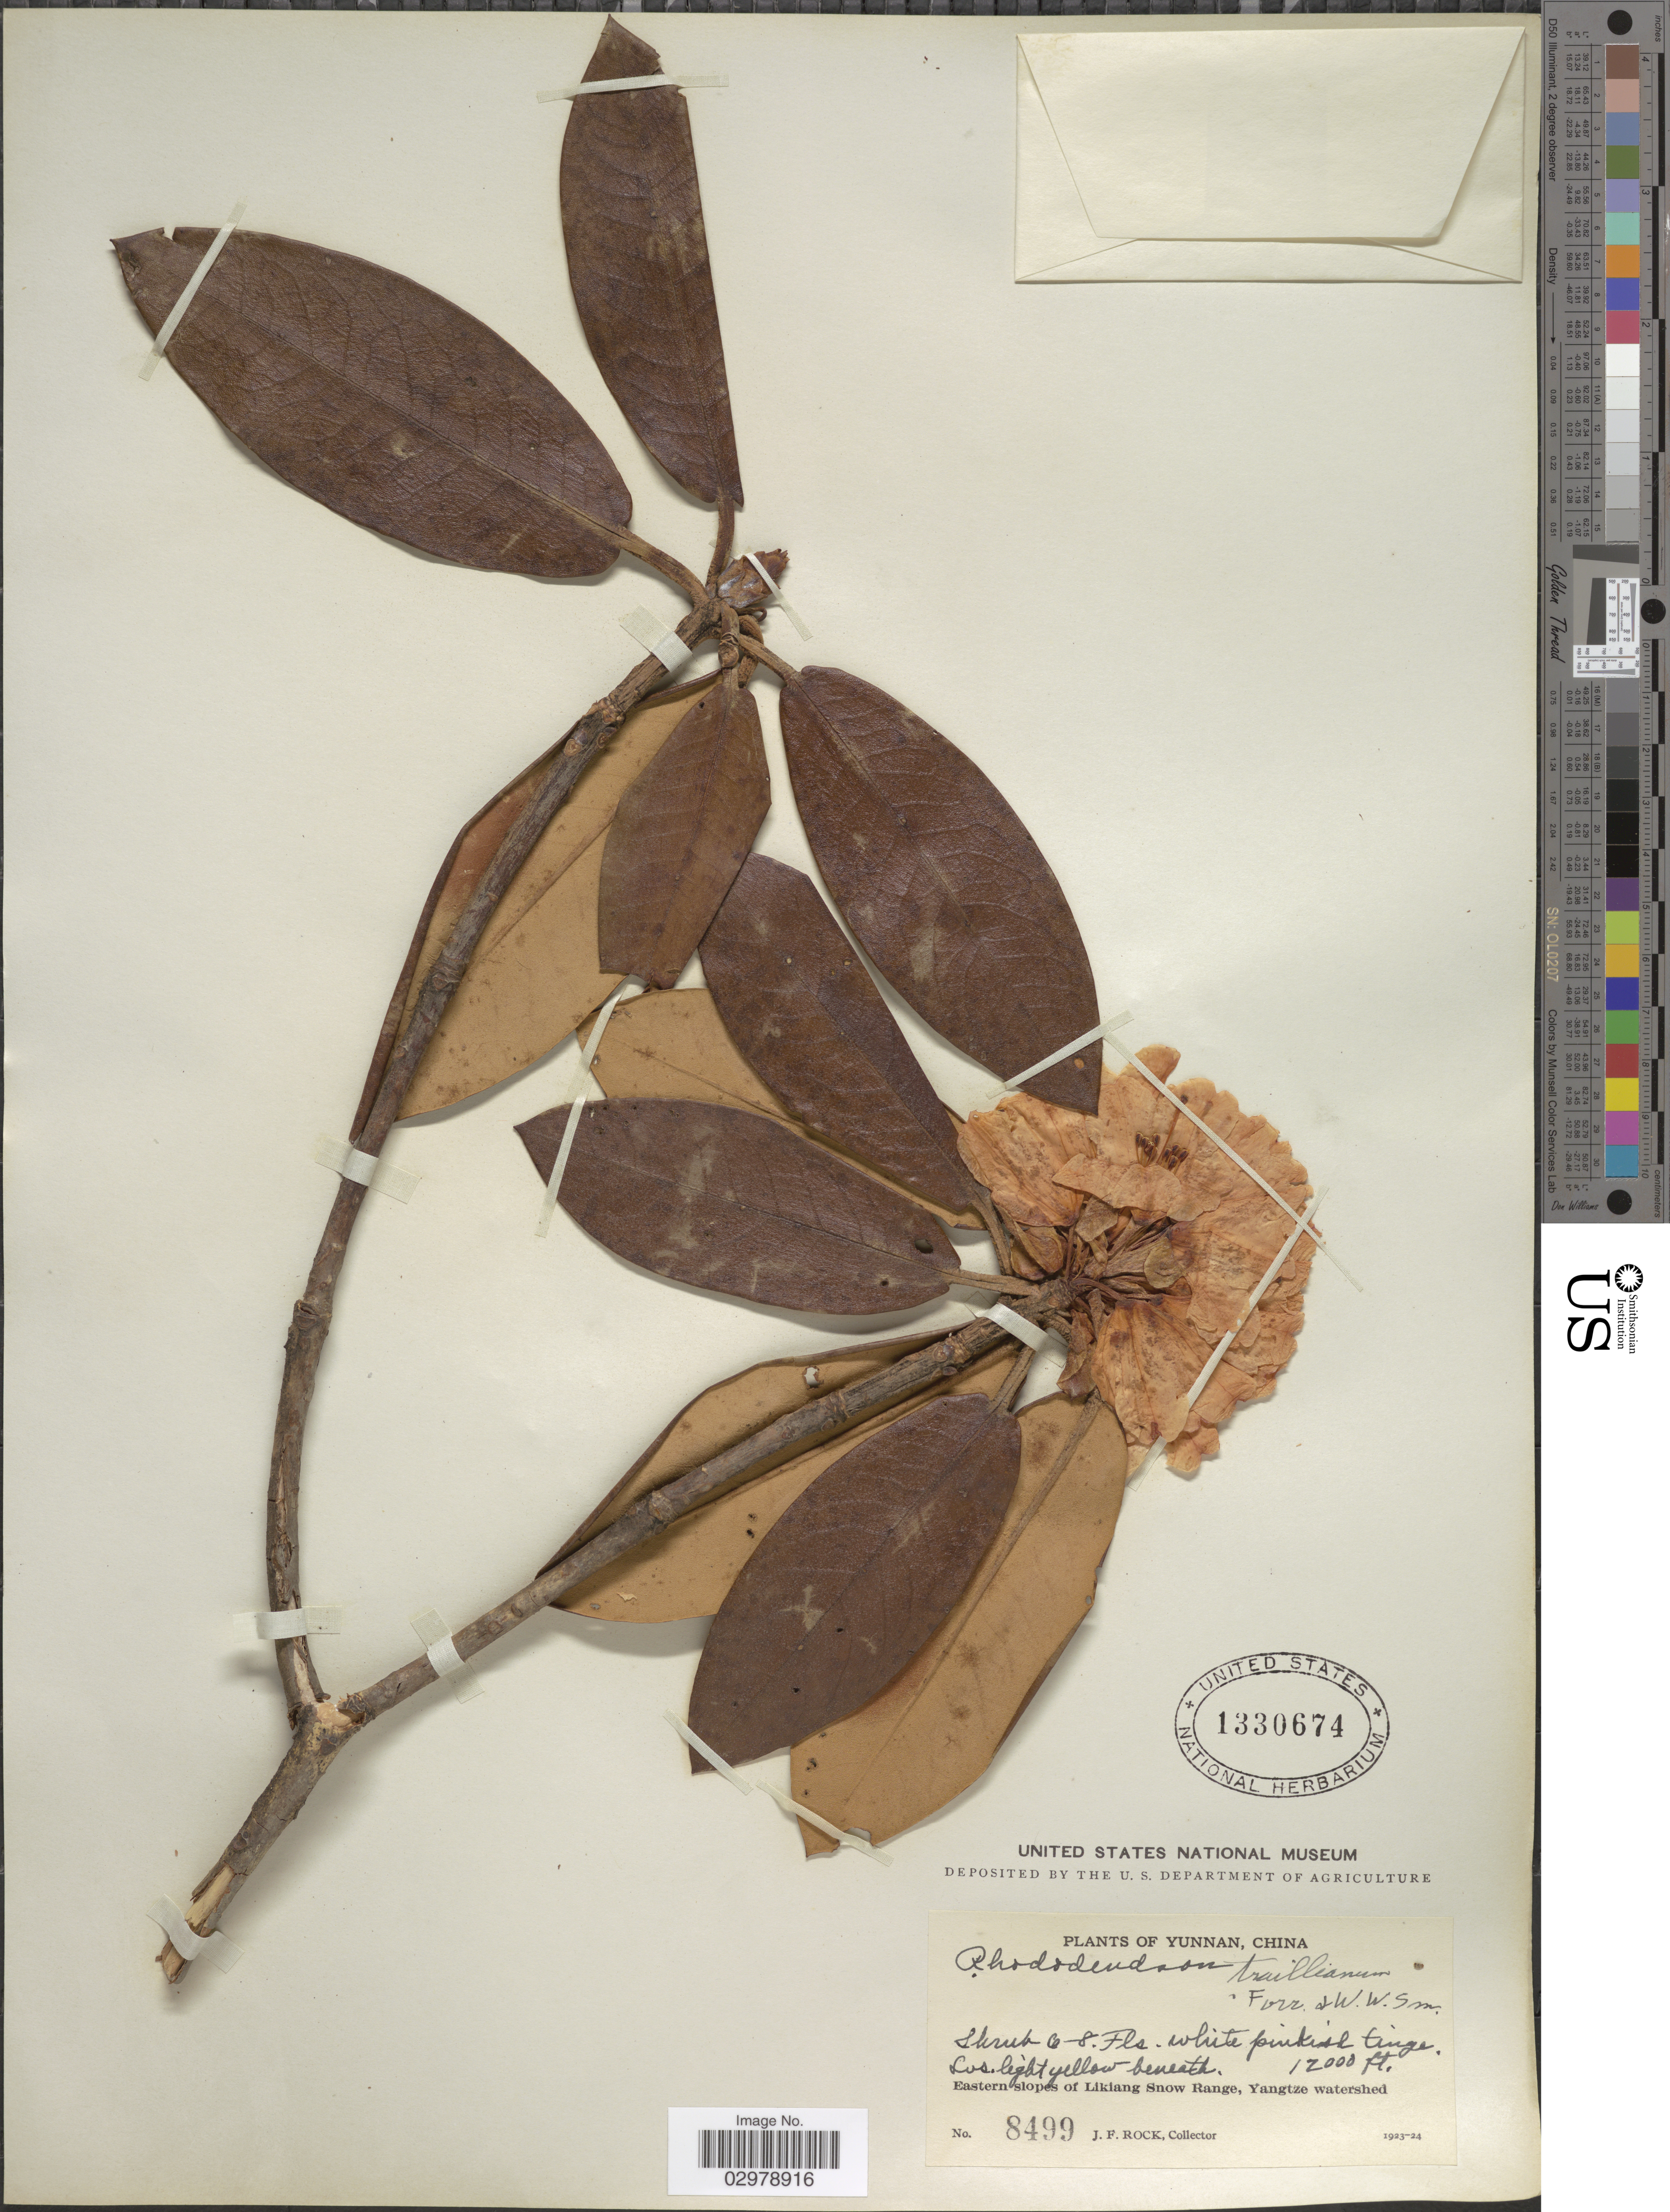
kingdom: Plantae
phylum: Tracheophyta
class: Magnoliopsida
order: Ericales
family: Ericaceae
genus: Rhododendron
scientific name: Rhododendron traillianum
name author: Forrest & W.W. Sm.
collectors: J. Rock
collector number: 8499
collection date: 1923/1924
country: China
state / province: Yunnan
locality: Eastern slopes of Likiang Snow Range, Yangtze watershed.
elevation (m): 3658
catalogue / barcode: US 1330674